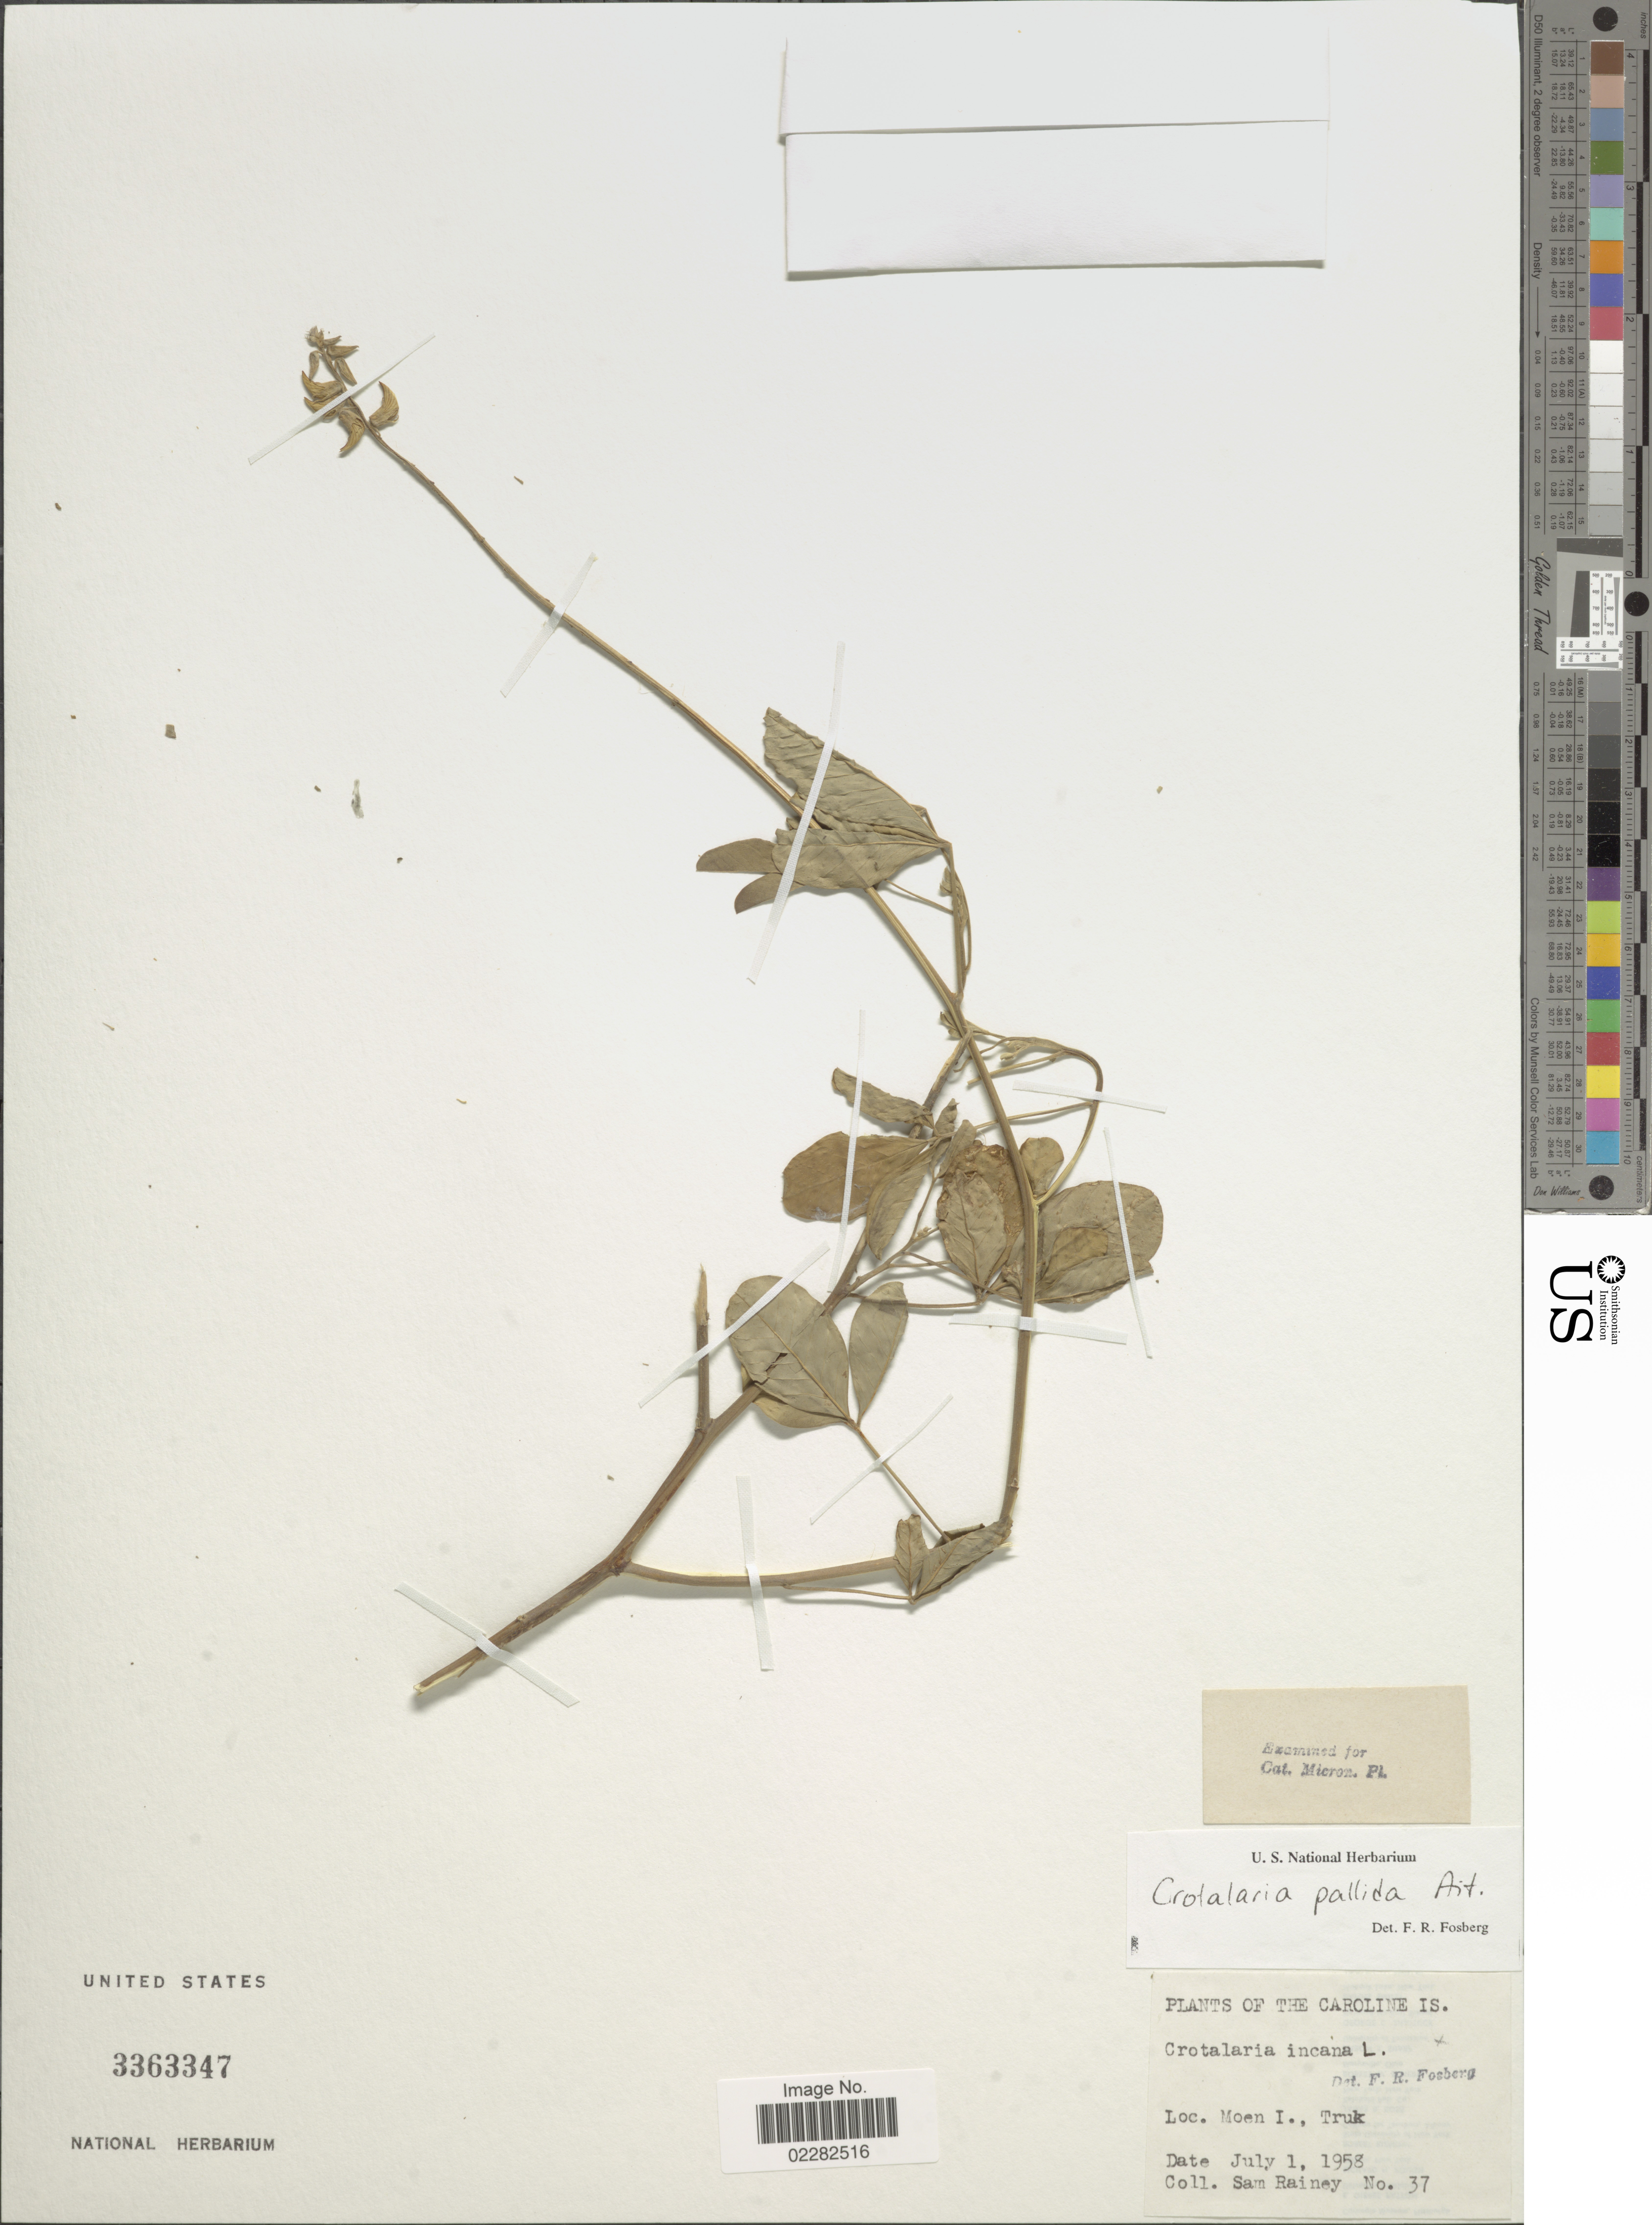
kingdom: Plantae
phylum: Tracheophyta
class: Magnoliopsida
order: Fabales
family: Fabaceae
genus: Crotalaria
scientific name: Crotalaria pallida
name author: Aiton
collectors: S. Rainey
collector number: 37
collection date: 1958-07-01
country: Micronesia, Federated States of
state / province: Truk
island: Moen [Wono]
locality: Caroline Is., Moen I.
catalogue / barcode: US 3363347